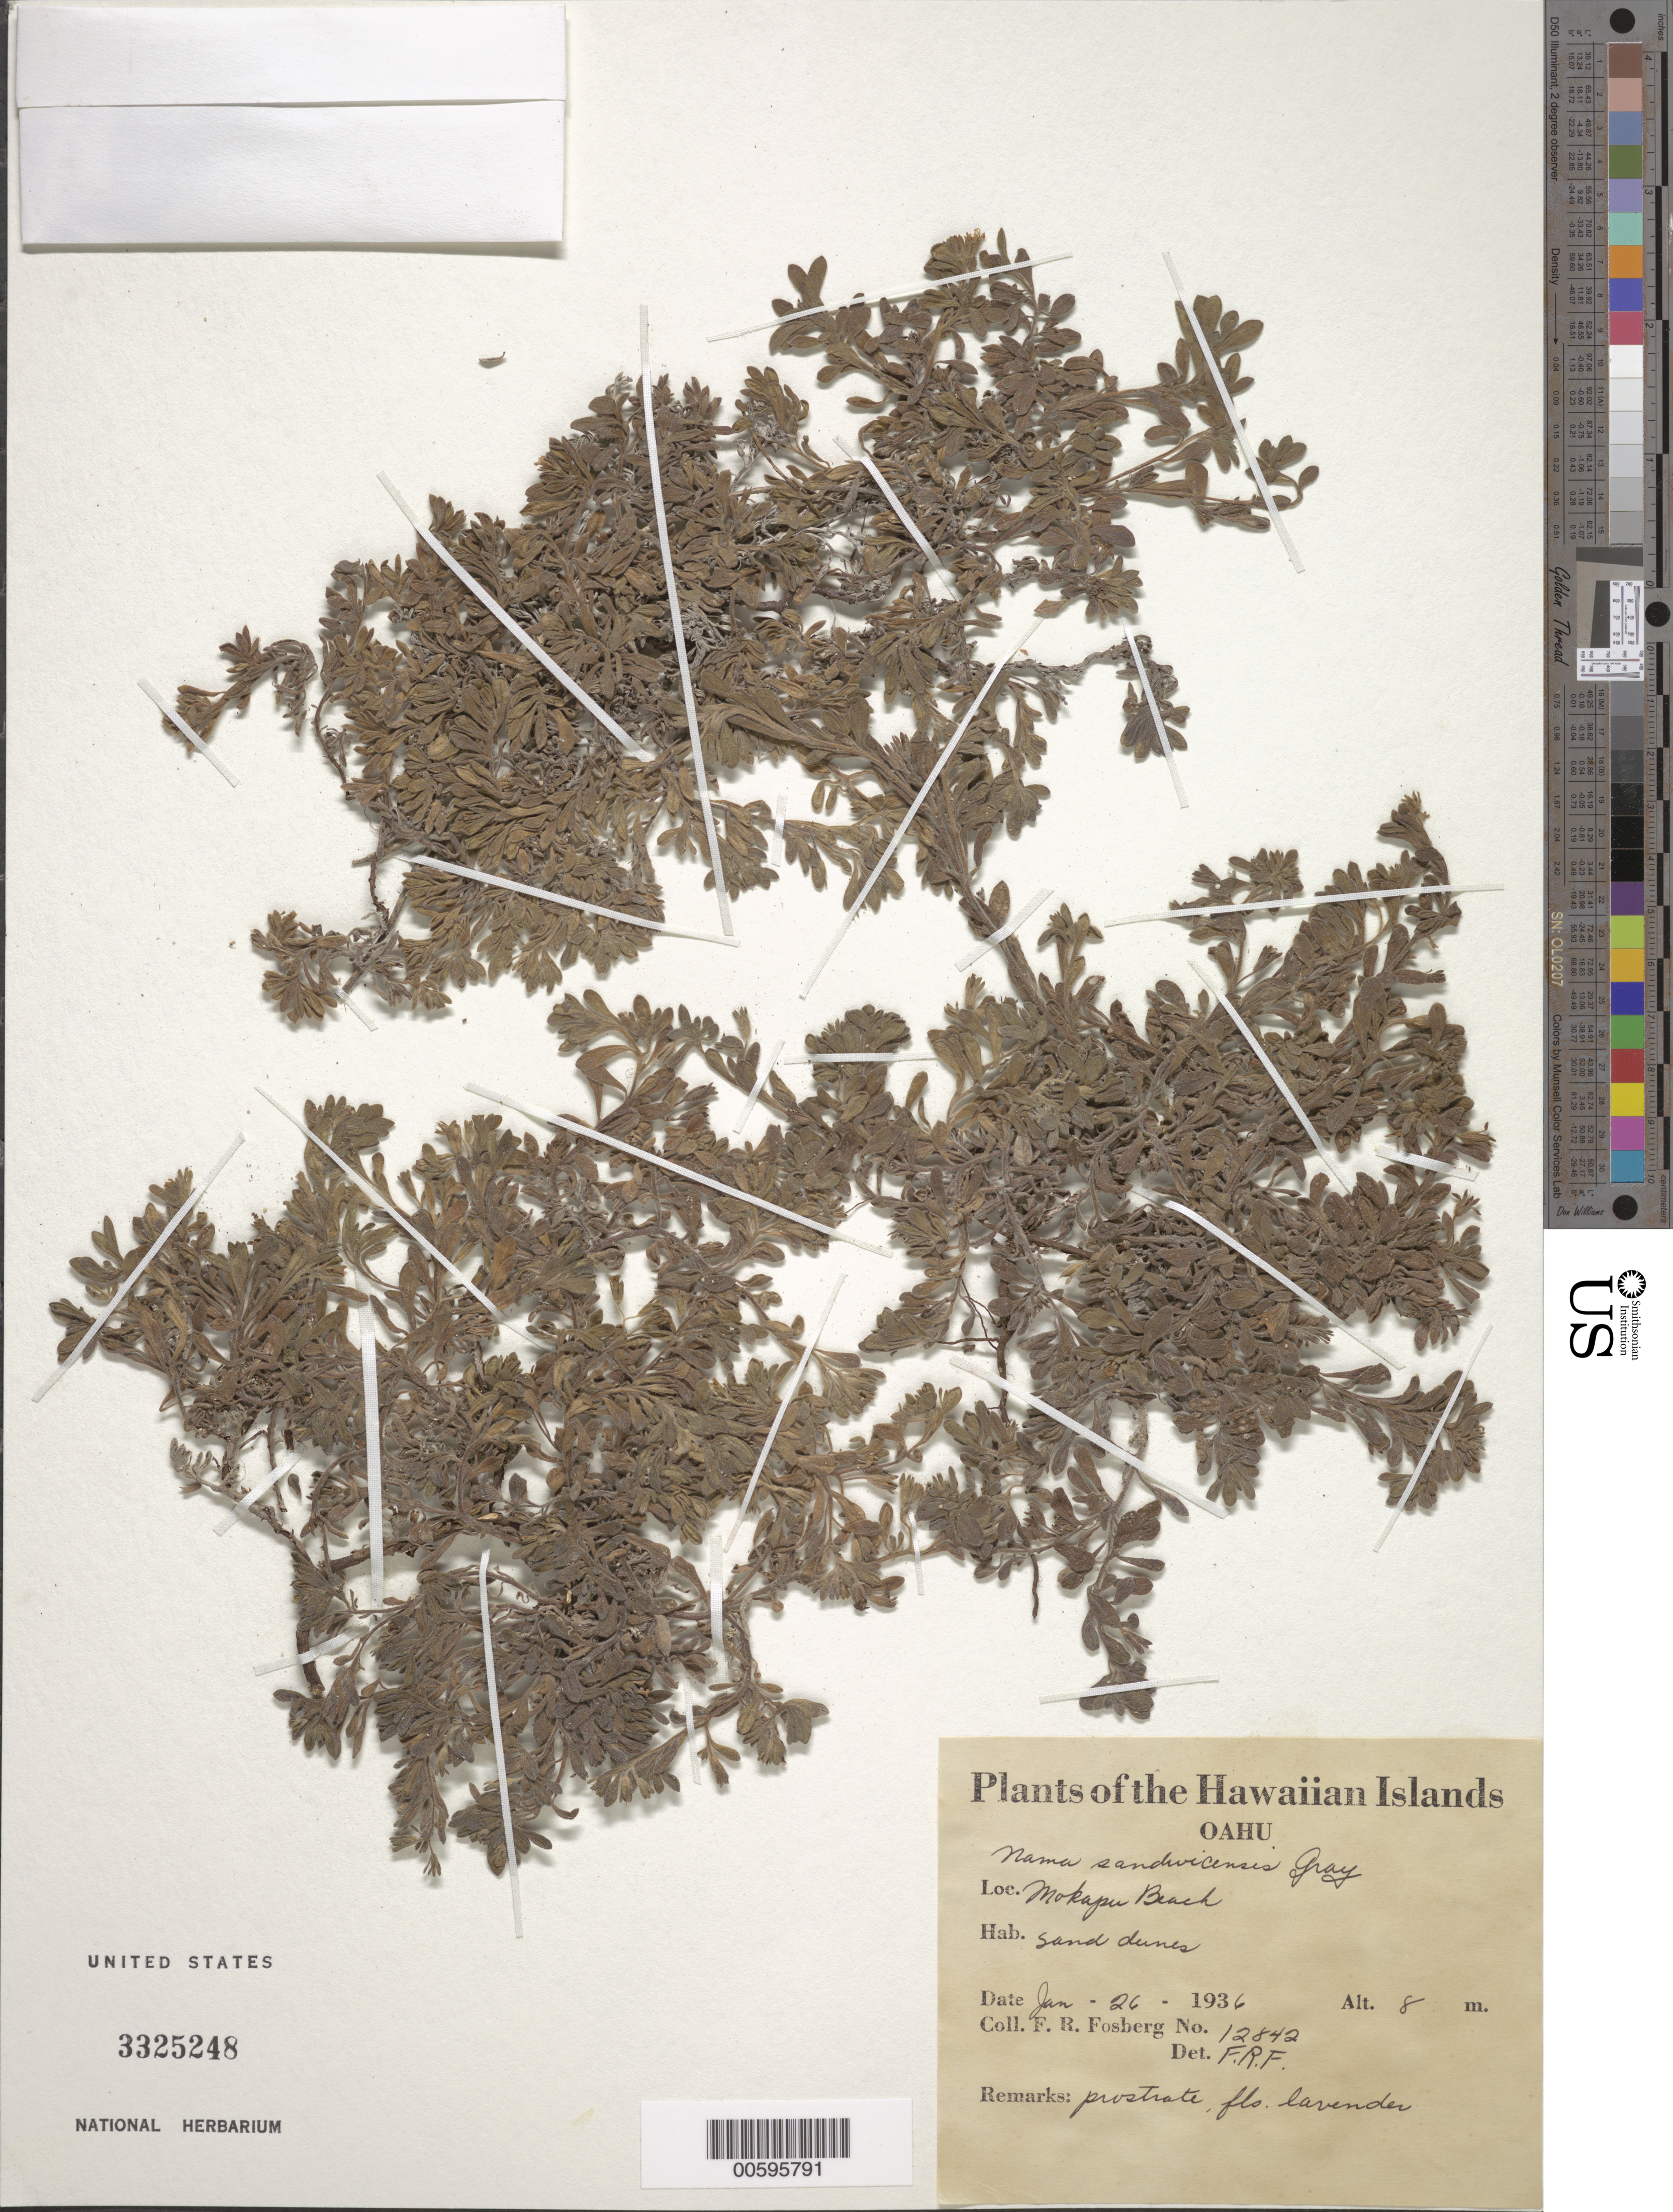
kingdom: Plantae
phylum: Tracheophyta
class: Magnoliopsida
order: Boraginales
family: Namaceae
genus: Nama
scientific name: Nama sandwicensis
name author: A. Gray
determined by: Fosberg, F. R.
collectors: F. R. Fosberg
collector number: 12842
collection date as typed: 26 Jan 1936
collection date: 1936-01-26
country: United States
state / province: Hawaii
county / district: Honolulu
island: Oahu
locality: Mokapu Beach.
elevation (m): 8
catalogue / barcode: US 3325248